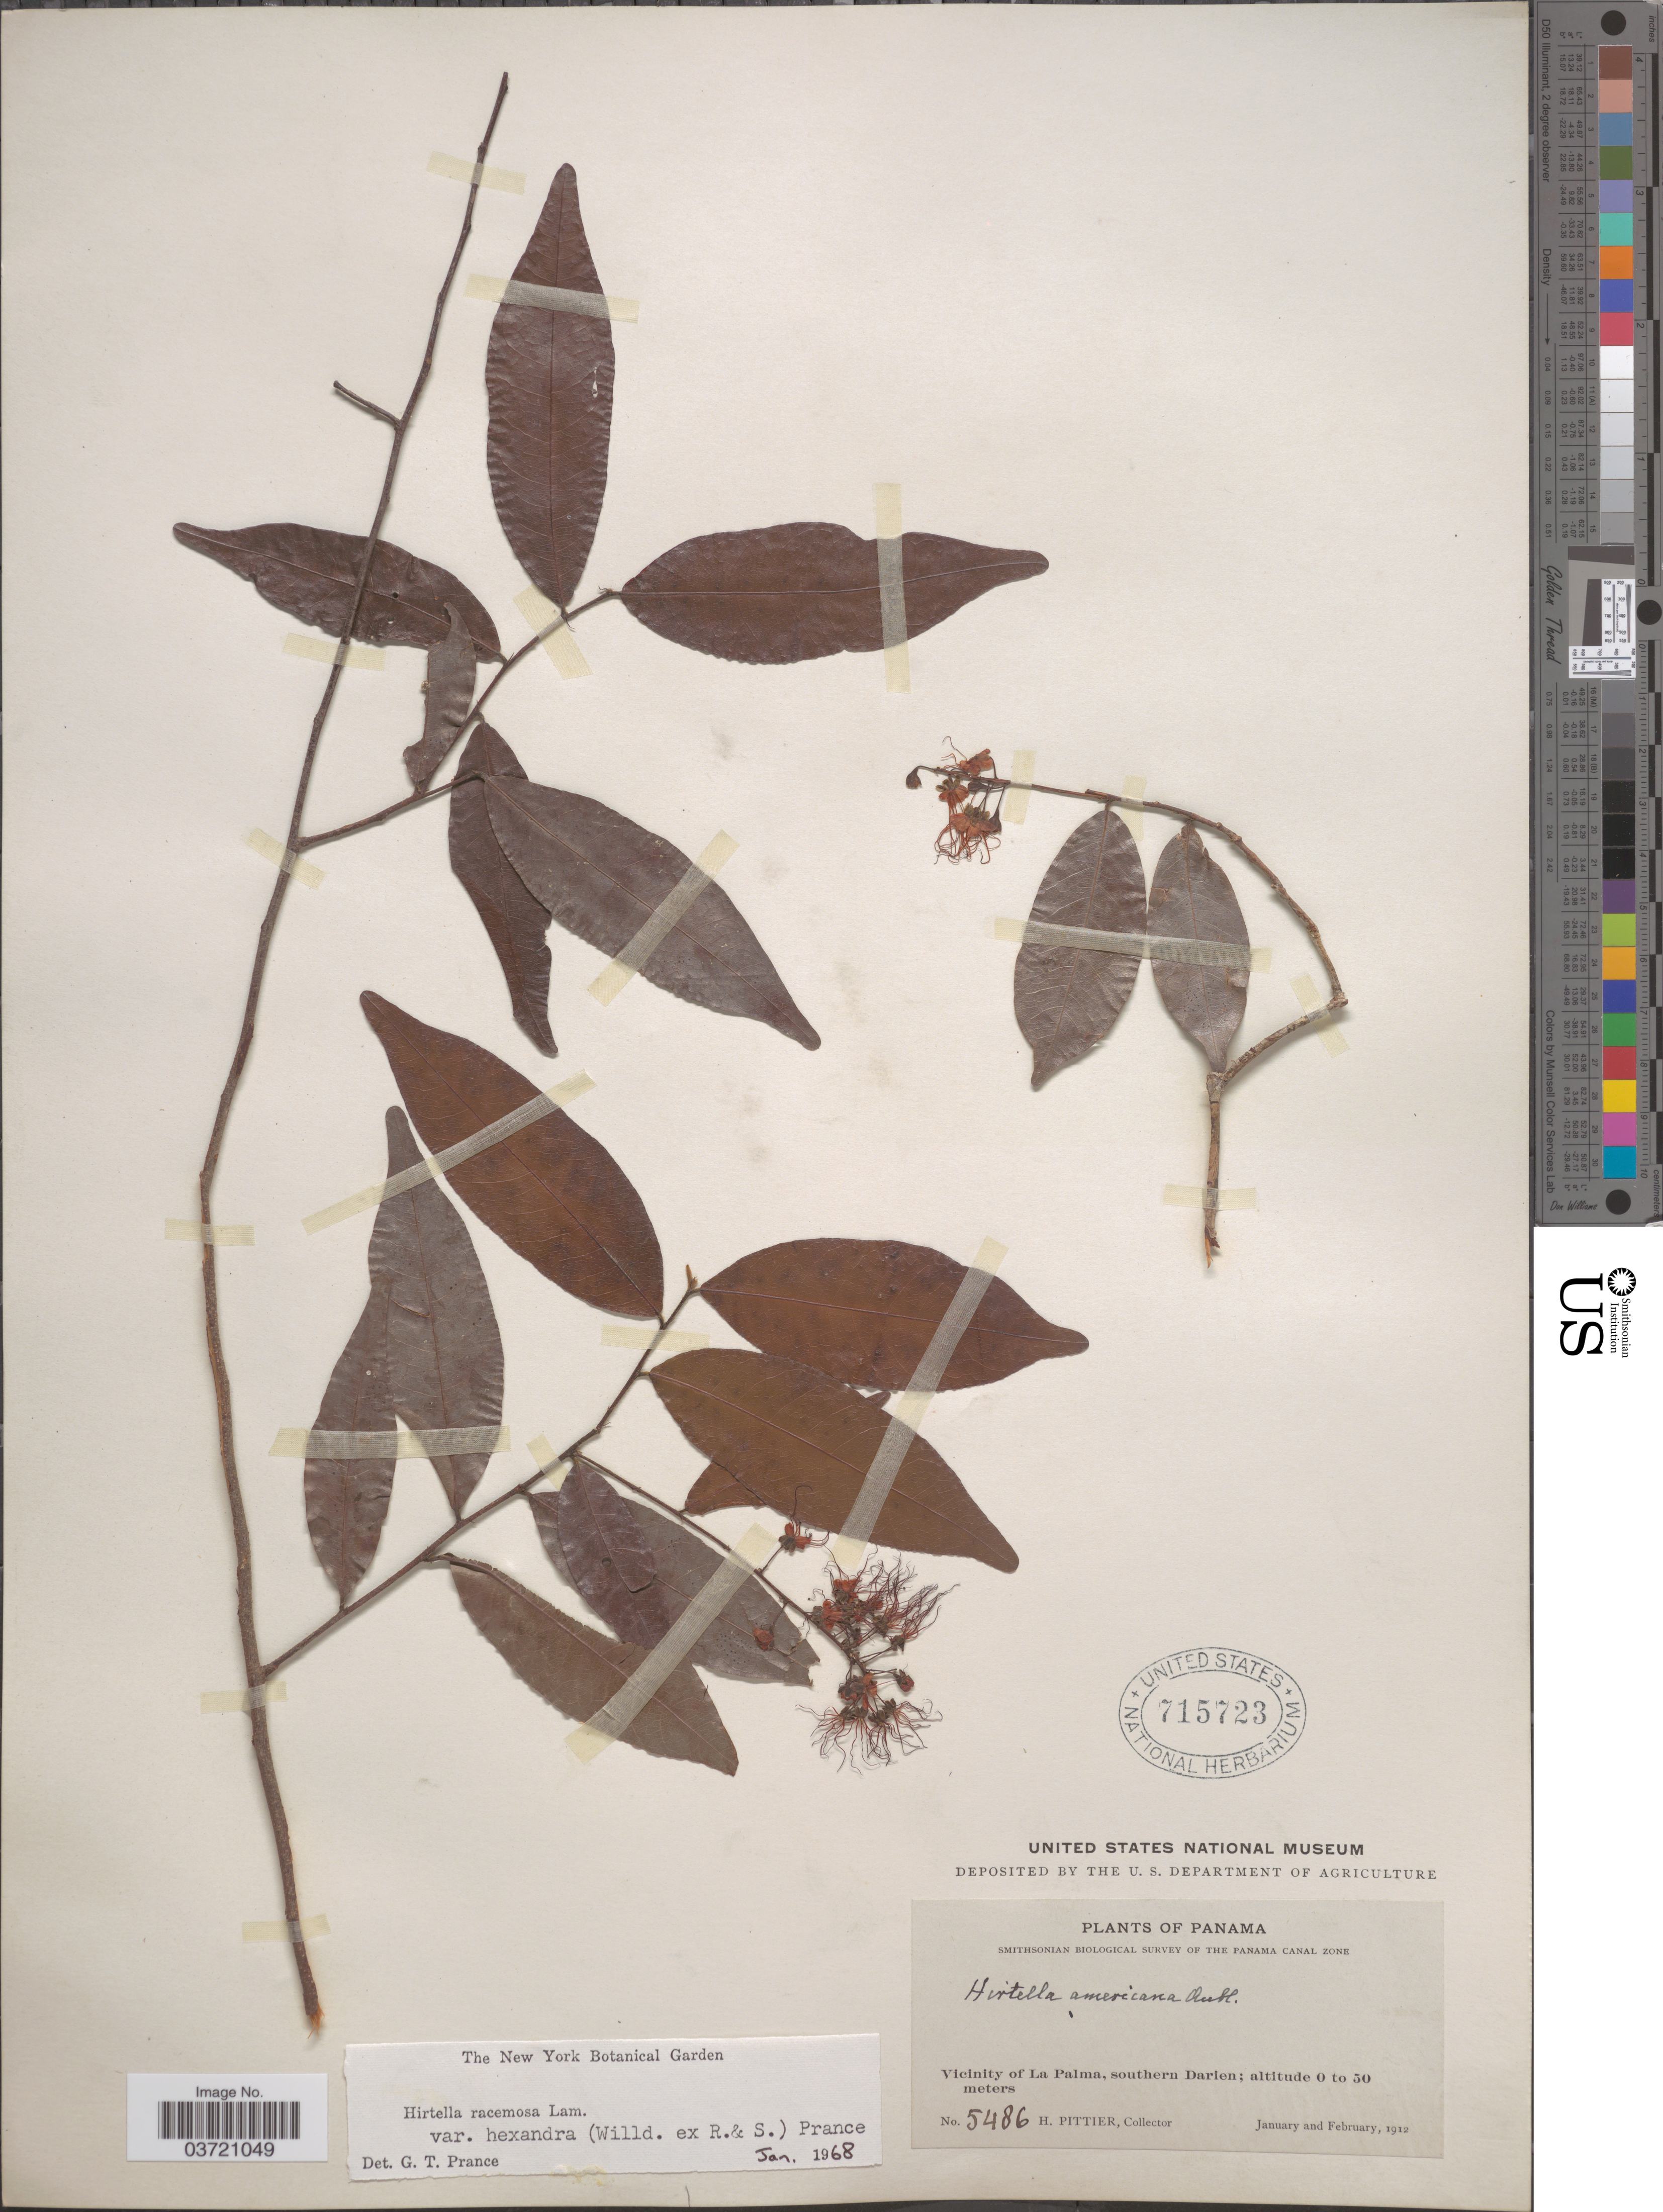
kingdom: Plantae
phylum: Tracheophyta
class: Magnoliopsida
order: Malpighiales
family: Chrysobalanaceae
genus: Hirtella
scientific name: Hirtella racemosa var. hexandra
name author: (Willd. ex Roem. & Schult.) Prance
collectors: H. F. Pittier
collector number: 5486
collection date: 1912-01/1912-02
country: Panama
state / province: Darien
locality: Vicinity of La Palma, southern Darien.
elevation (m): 0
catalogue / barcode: US 715723